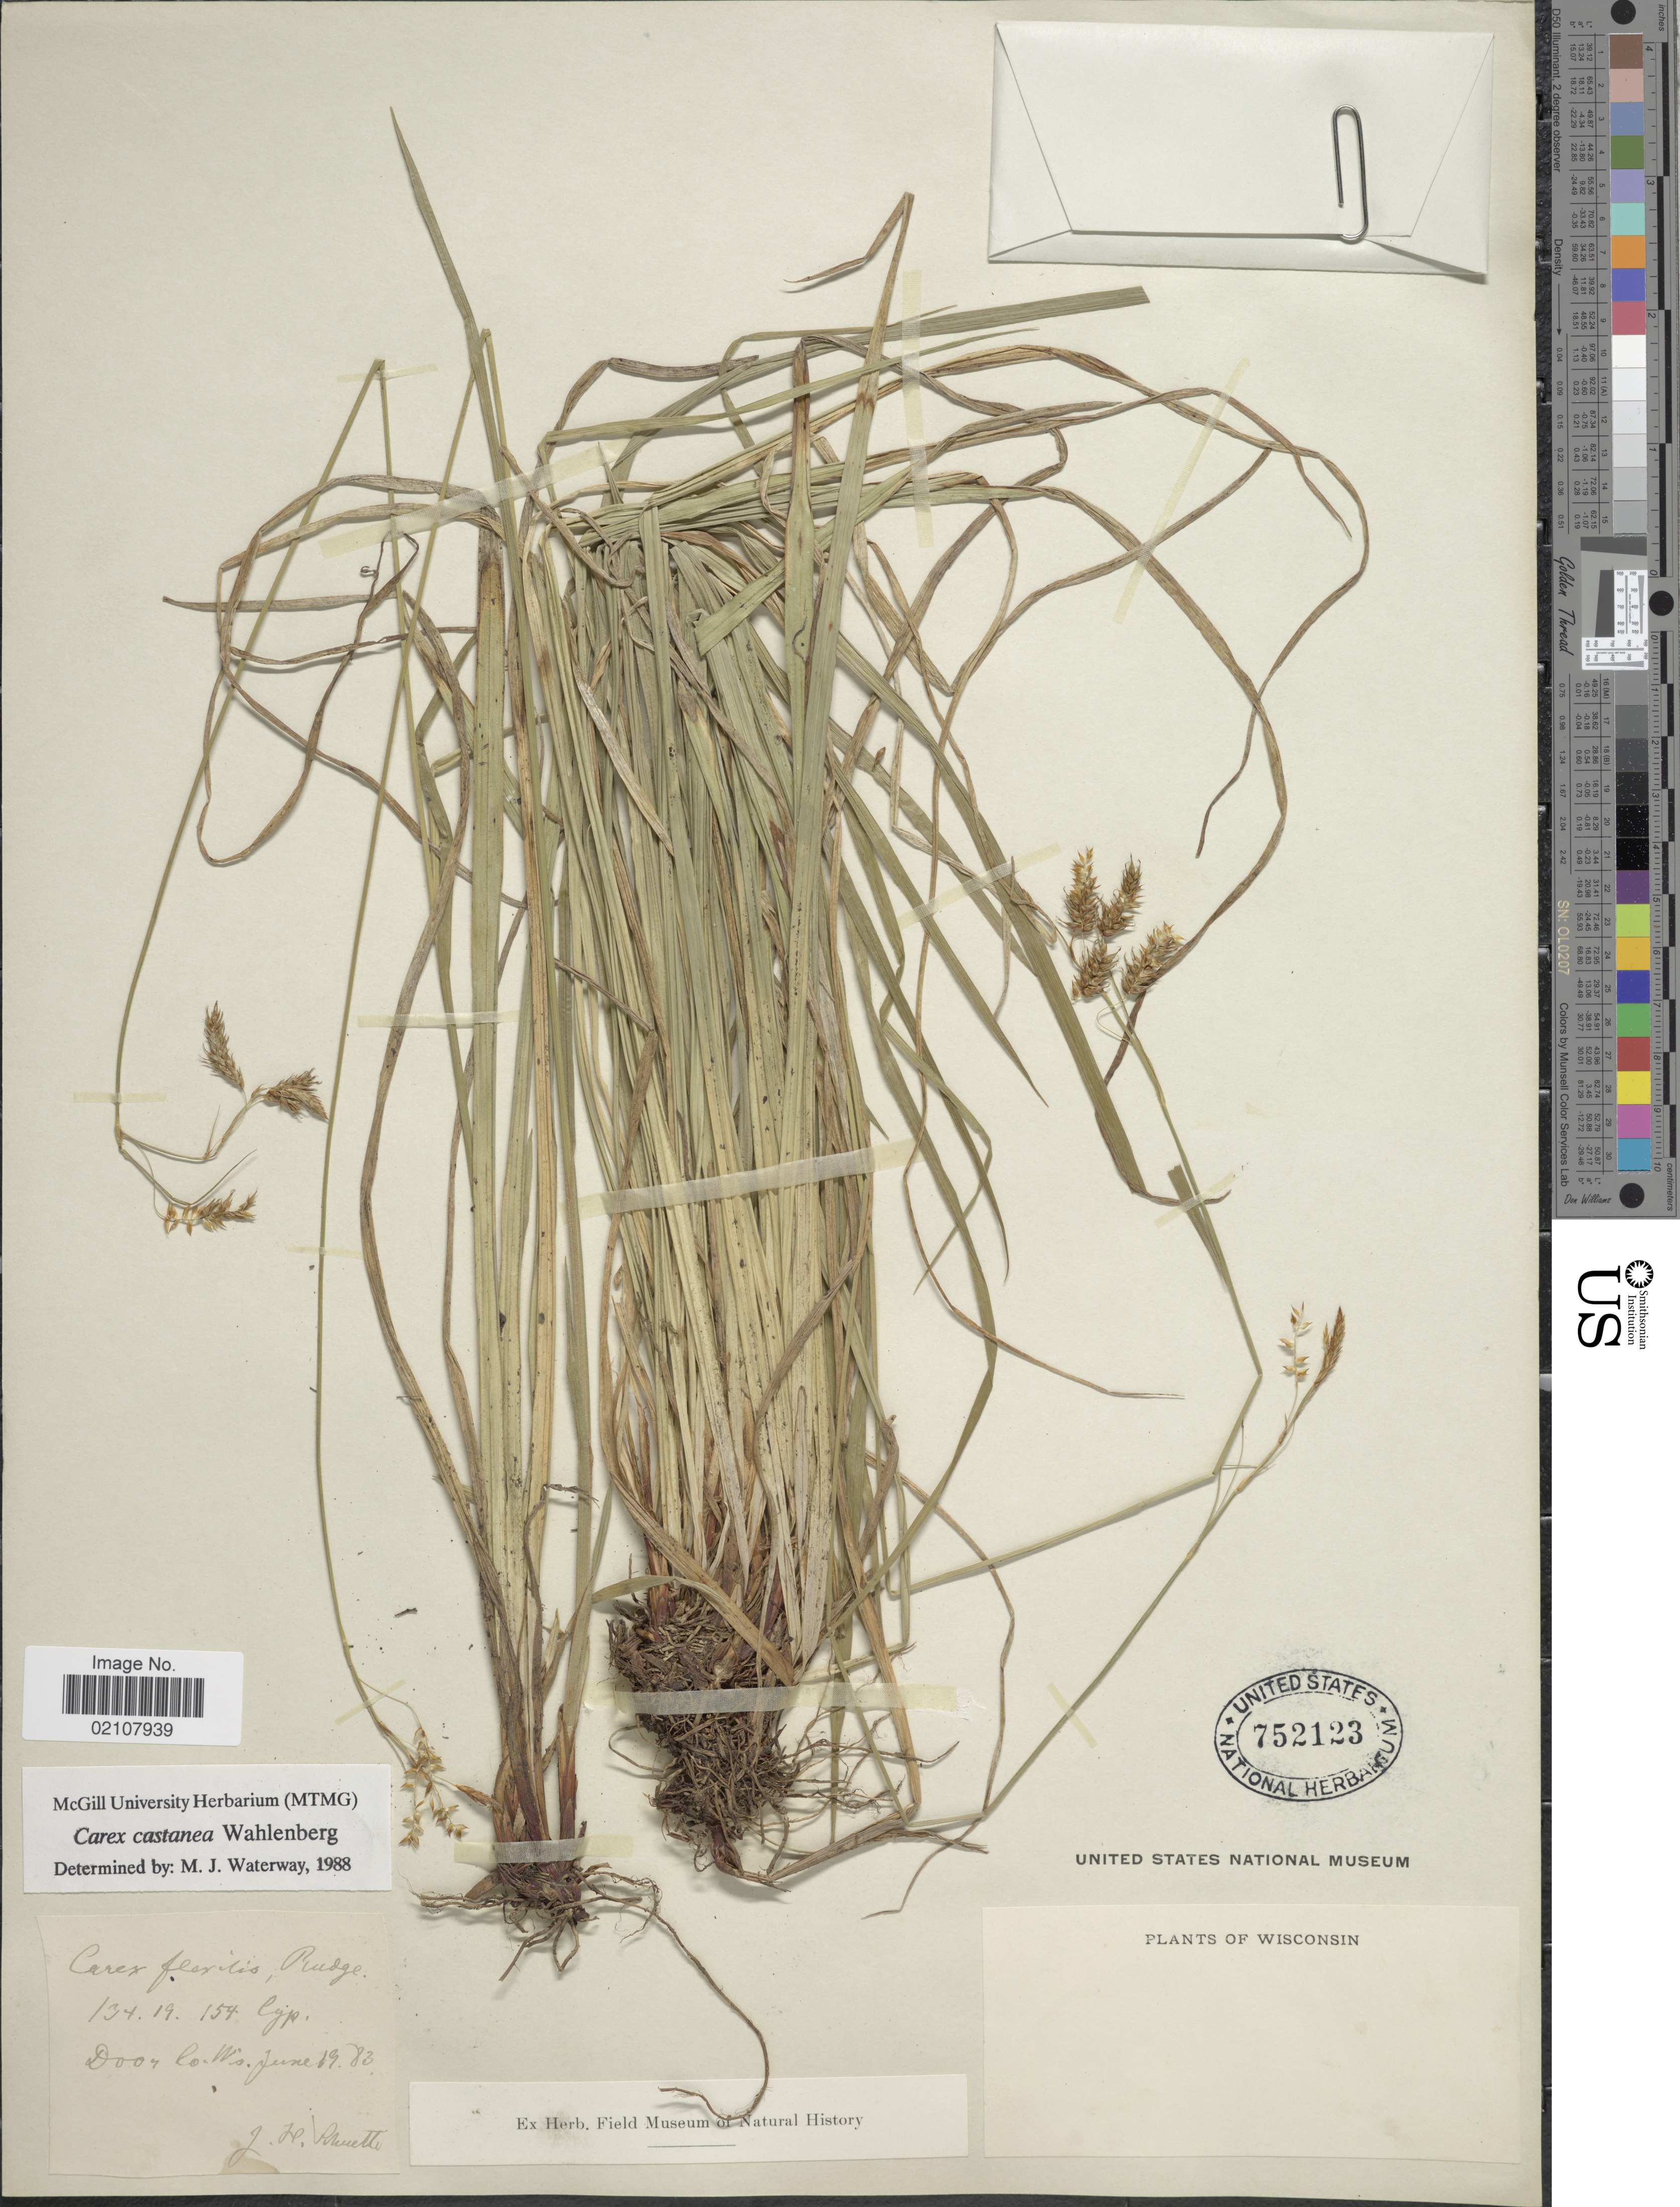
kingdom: Plantae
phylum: Tracheophyta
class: Liliopsida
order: Poales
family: Cyperaceae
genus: Carex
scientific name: Carex castanea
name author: Wahlenb.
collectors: J. H. Schuette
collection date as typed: Transcribed d/m/y: 19/6/83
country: United States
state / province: Wisconsin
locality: Door Co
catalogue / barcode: US 752123